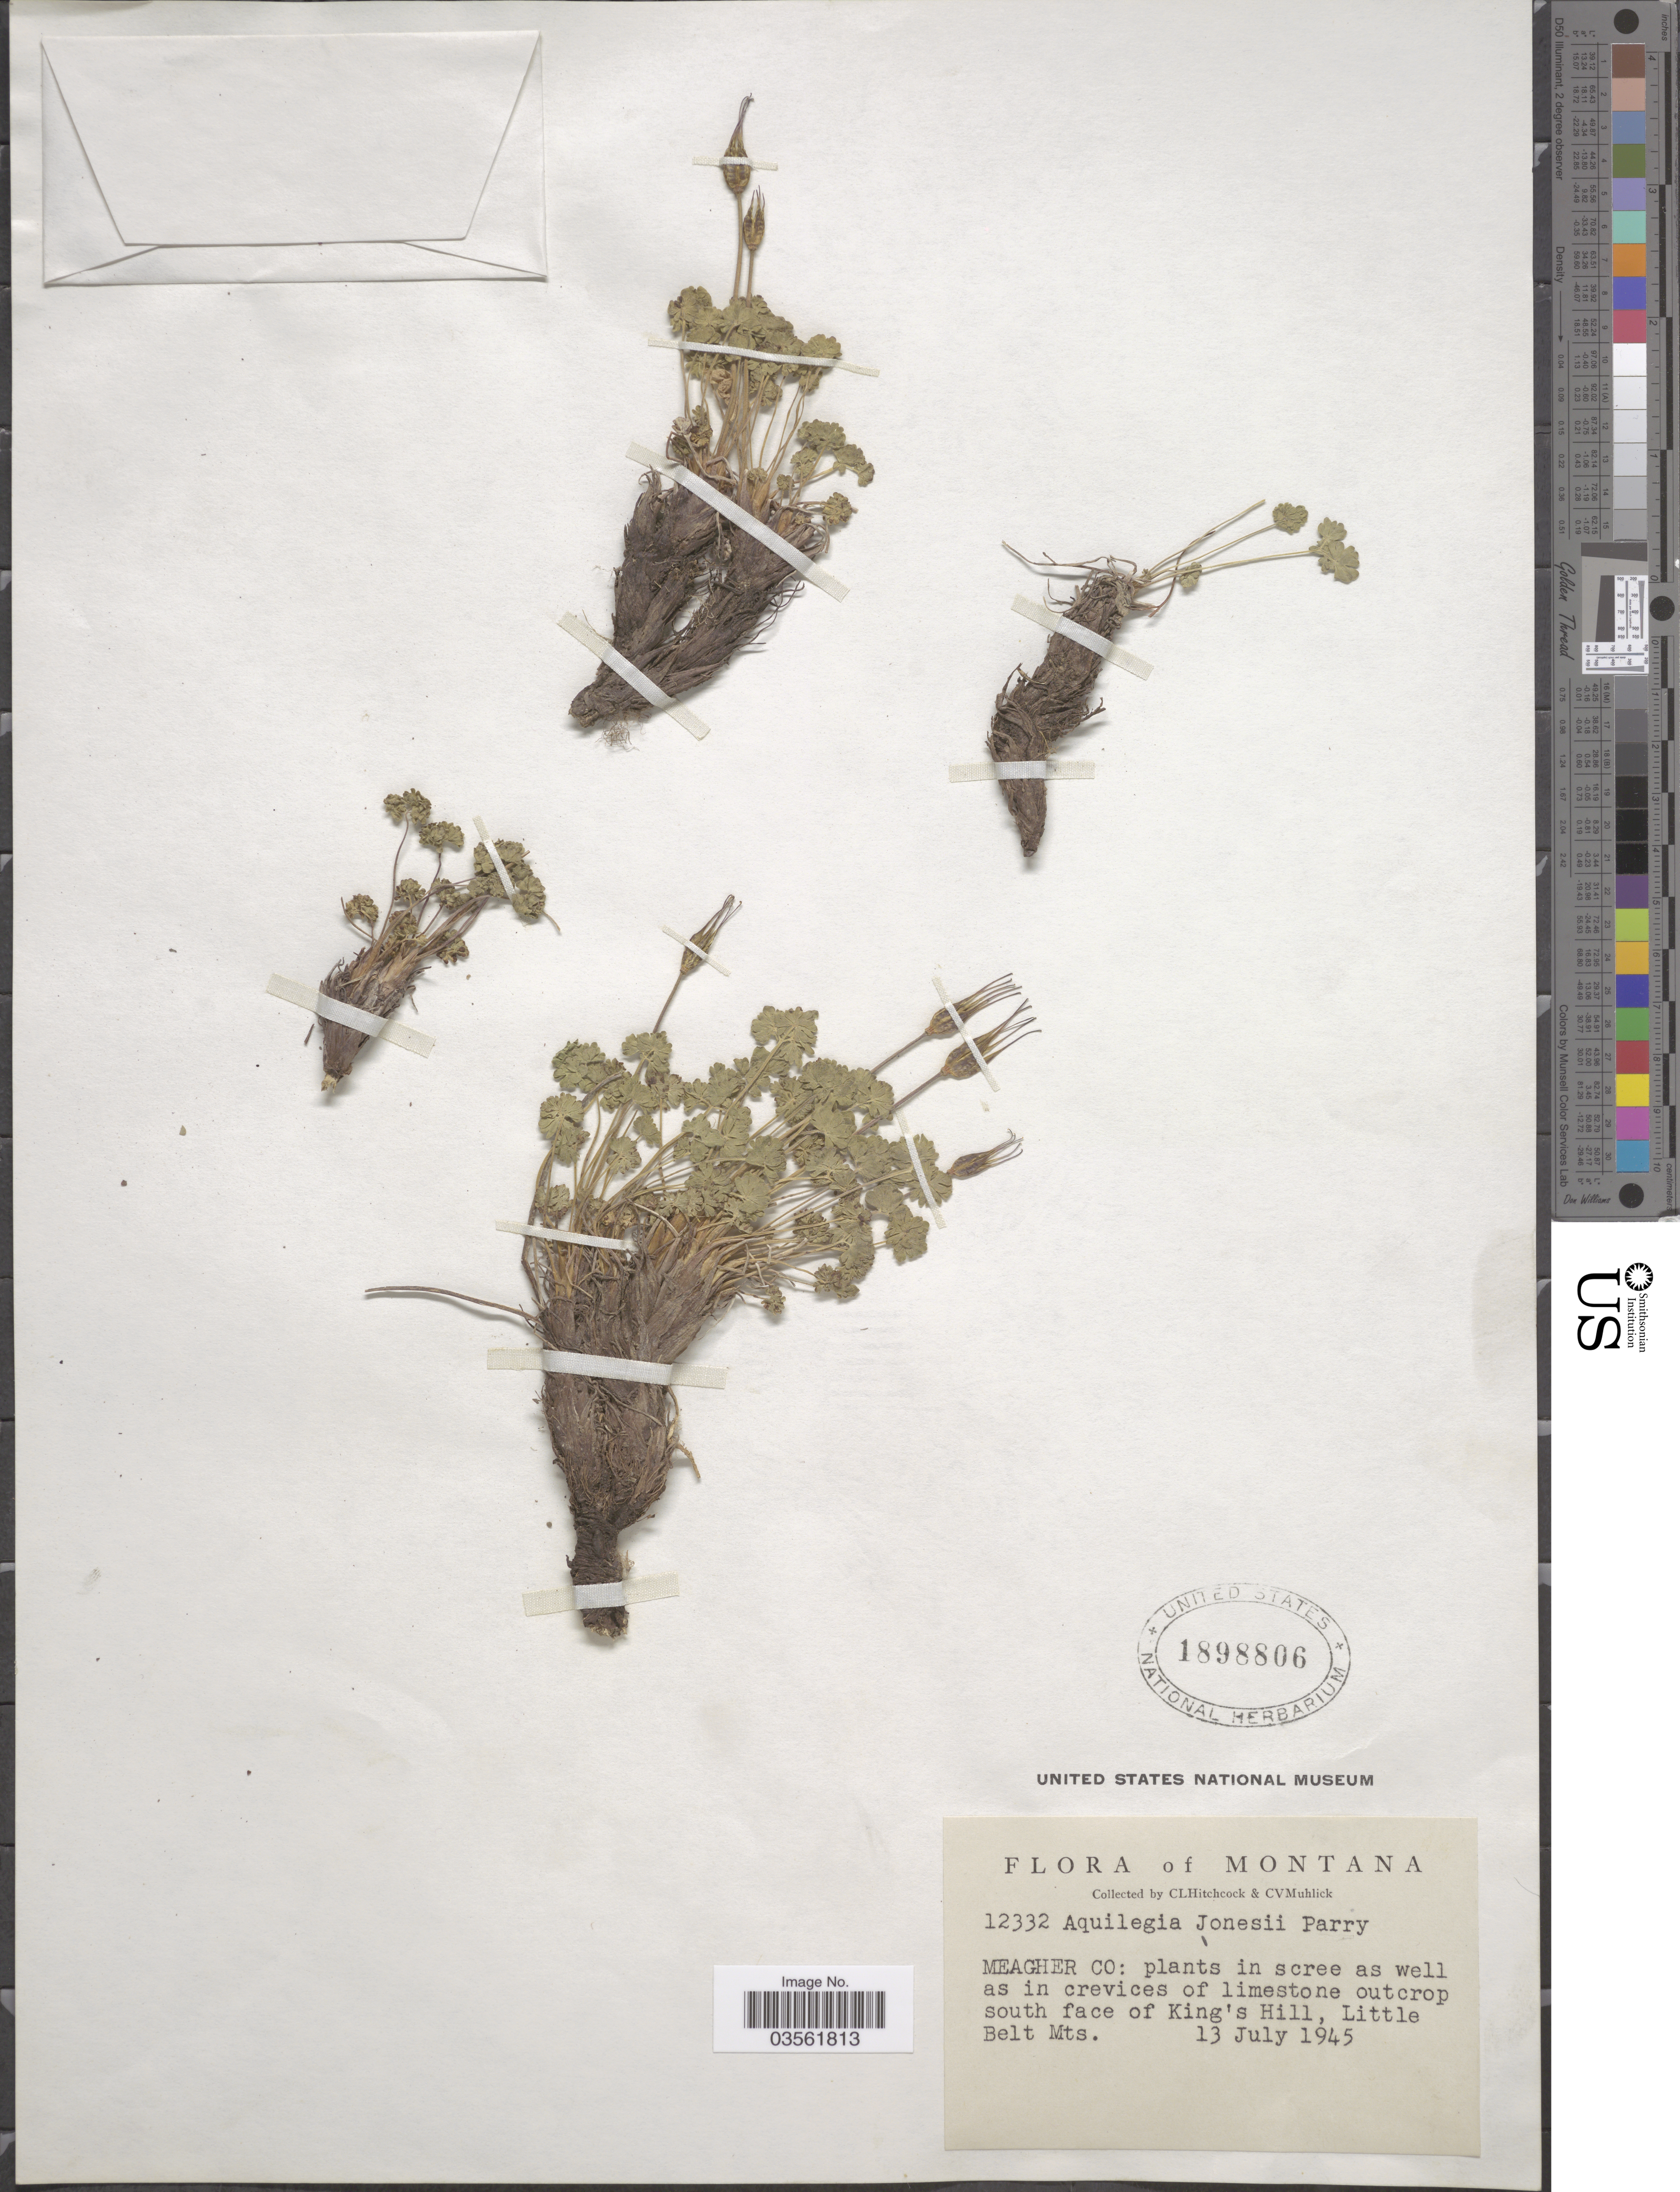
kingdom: Plantae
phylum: Tracheophyta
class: Magnoliopsida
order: Ranunculales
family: Ranunculaceae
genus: Aquilegia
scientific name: Aquilegia jonesii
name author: Parry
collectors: C. L. Hitchcock & C. V. Muhlick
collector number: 12332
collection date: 1945-07-13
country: United States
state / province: Montana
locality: Meagher Co: south face of King's Hill, Little Belt Mts.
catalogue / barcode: US 1898806